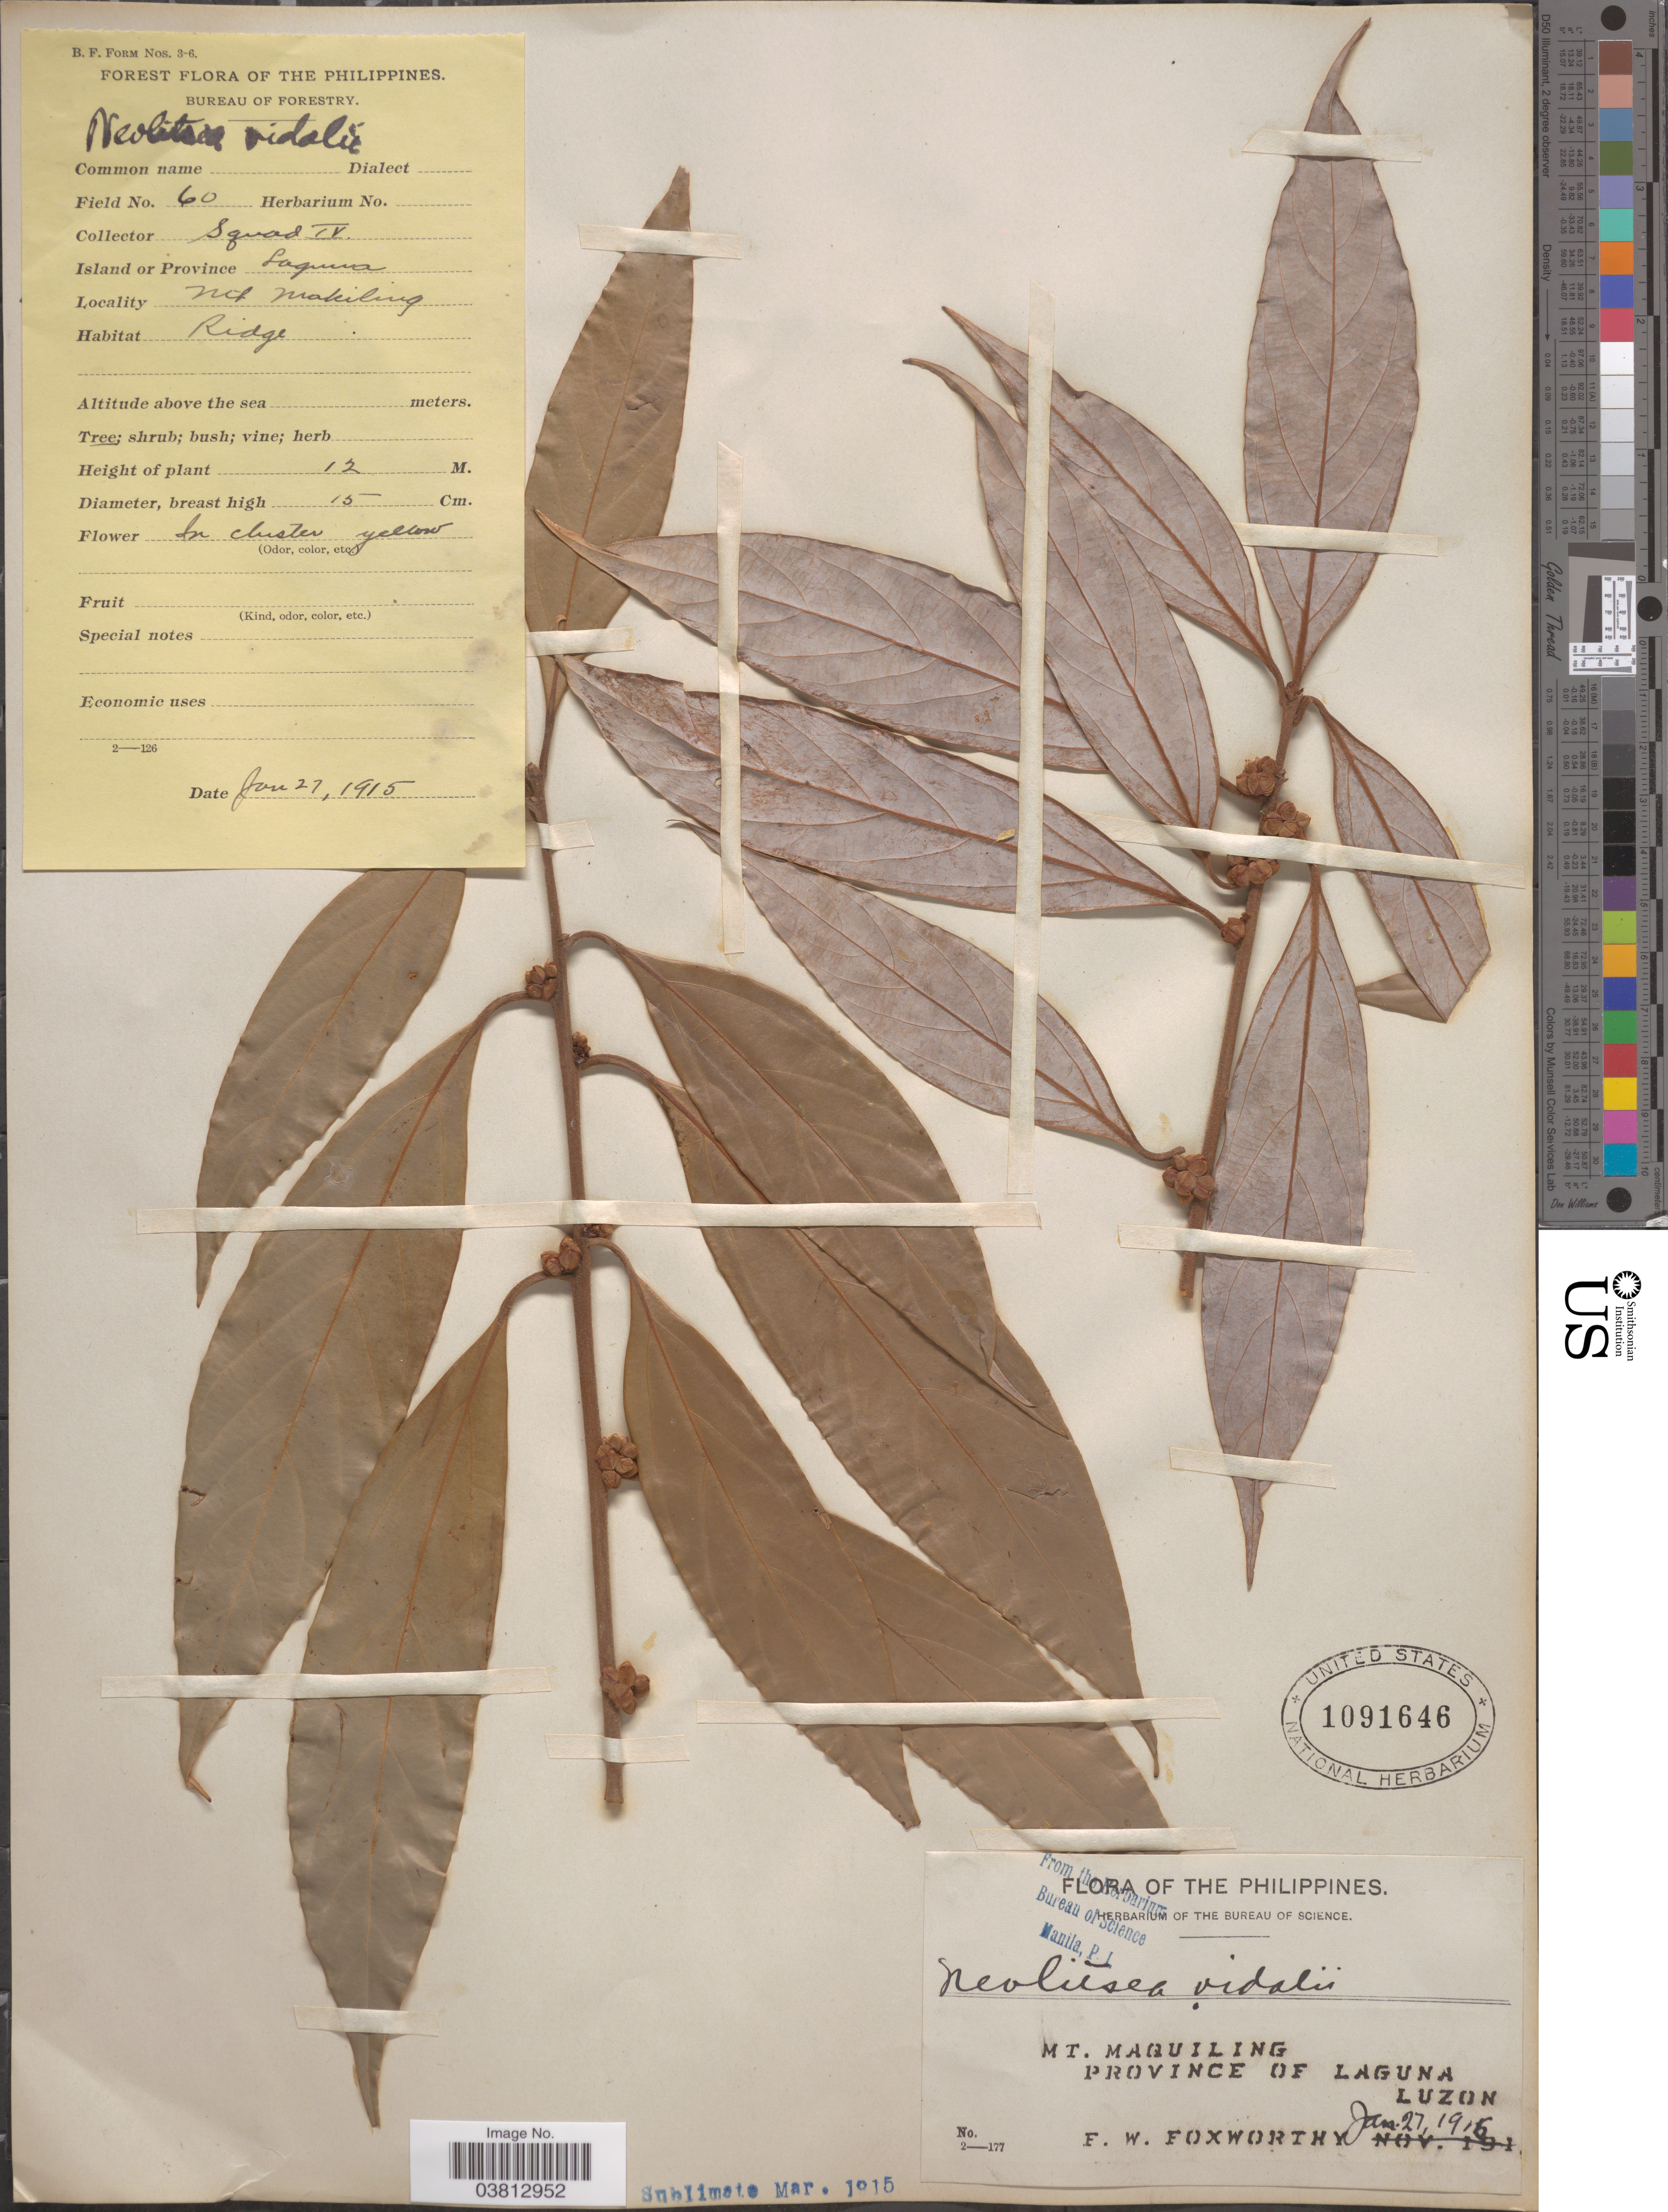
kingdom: Plantae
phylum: Tracheophyta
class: Magnoliopsida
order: Laurales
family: Lauraceae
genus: Neolitsea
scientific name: Neolitsea vidalii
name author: Merr.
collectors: F. W. Foxworthy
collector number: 60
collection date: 1915-01-27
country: Philippines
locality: Mt. Maquiling. Province of Laguna. Luzon.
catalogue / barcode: US 1091646